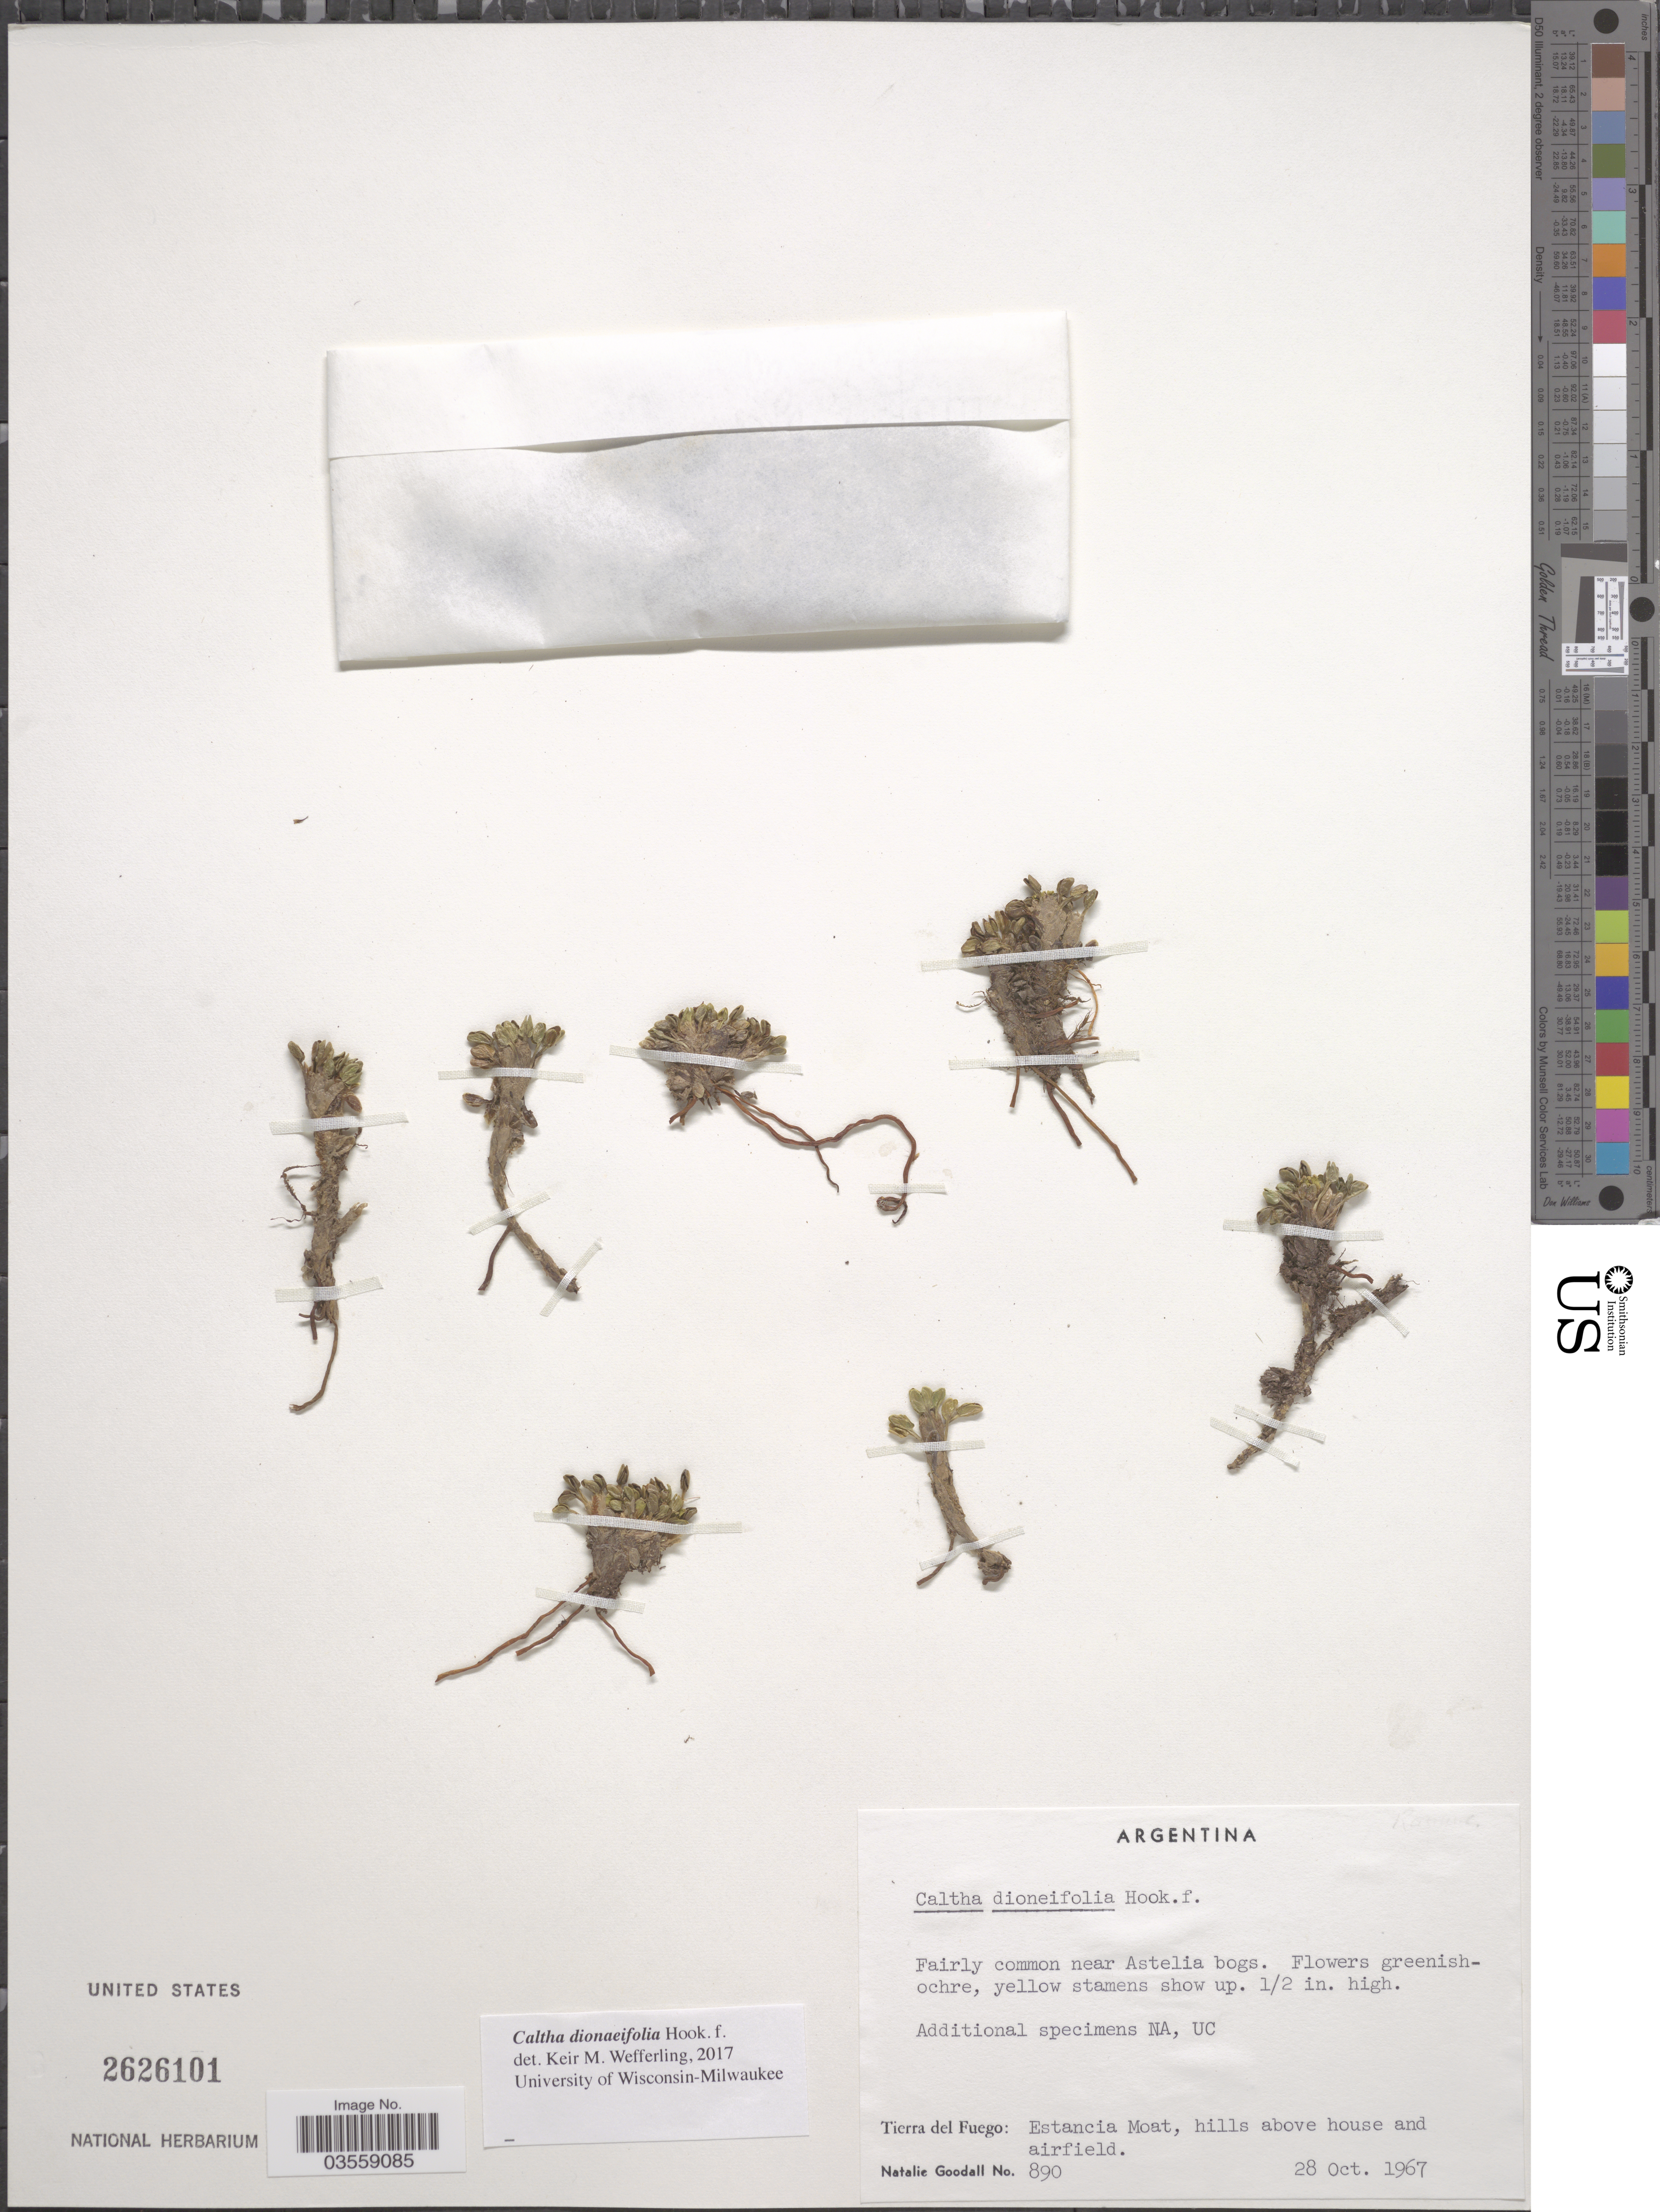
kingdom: Plantae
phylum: Tracheophyta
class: Magnoliopsida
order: Ranunculales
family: Ranunculaceae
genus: Caltha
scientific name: Caltha dioneifolia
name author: Hook. f.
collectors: N. Goodall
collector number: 890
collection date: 1967-10-28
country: Argentina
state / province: Tierra del Fuego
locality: Estancia Moat, hills above house and airfield.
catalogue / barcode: US 2626101